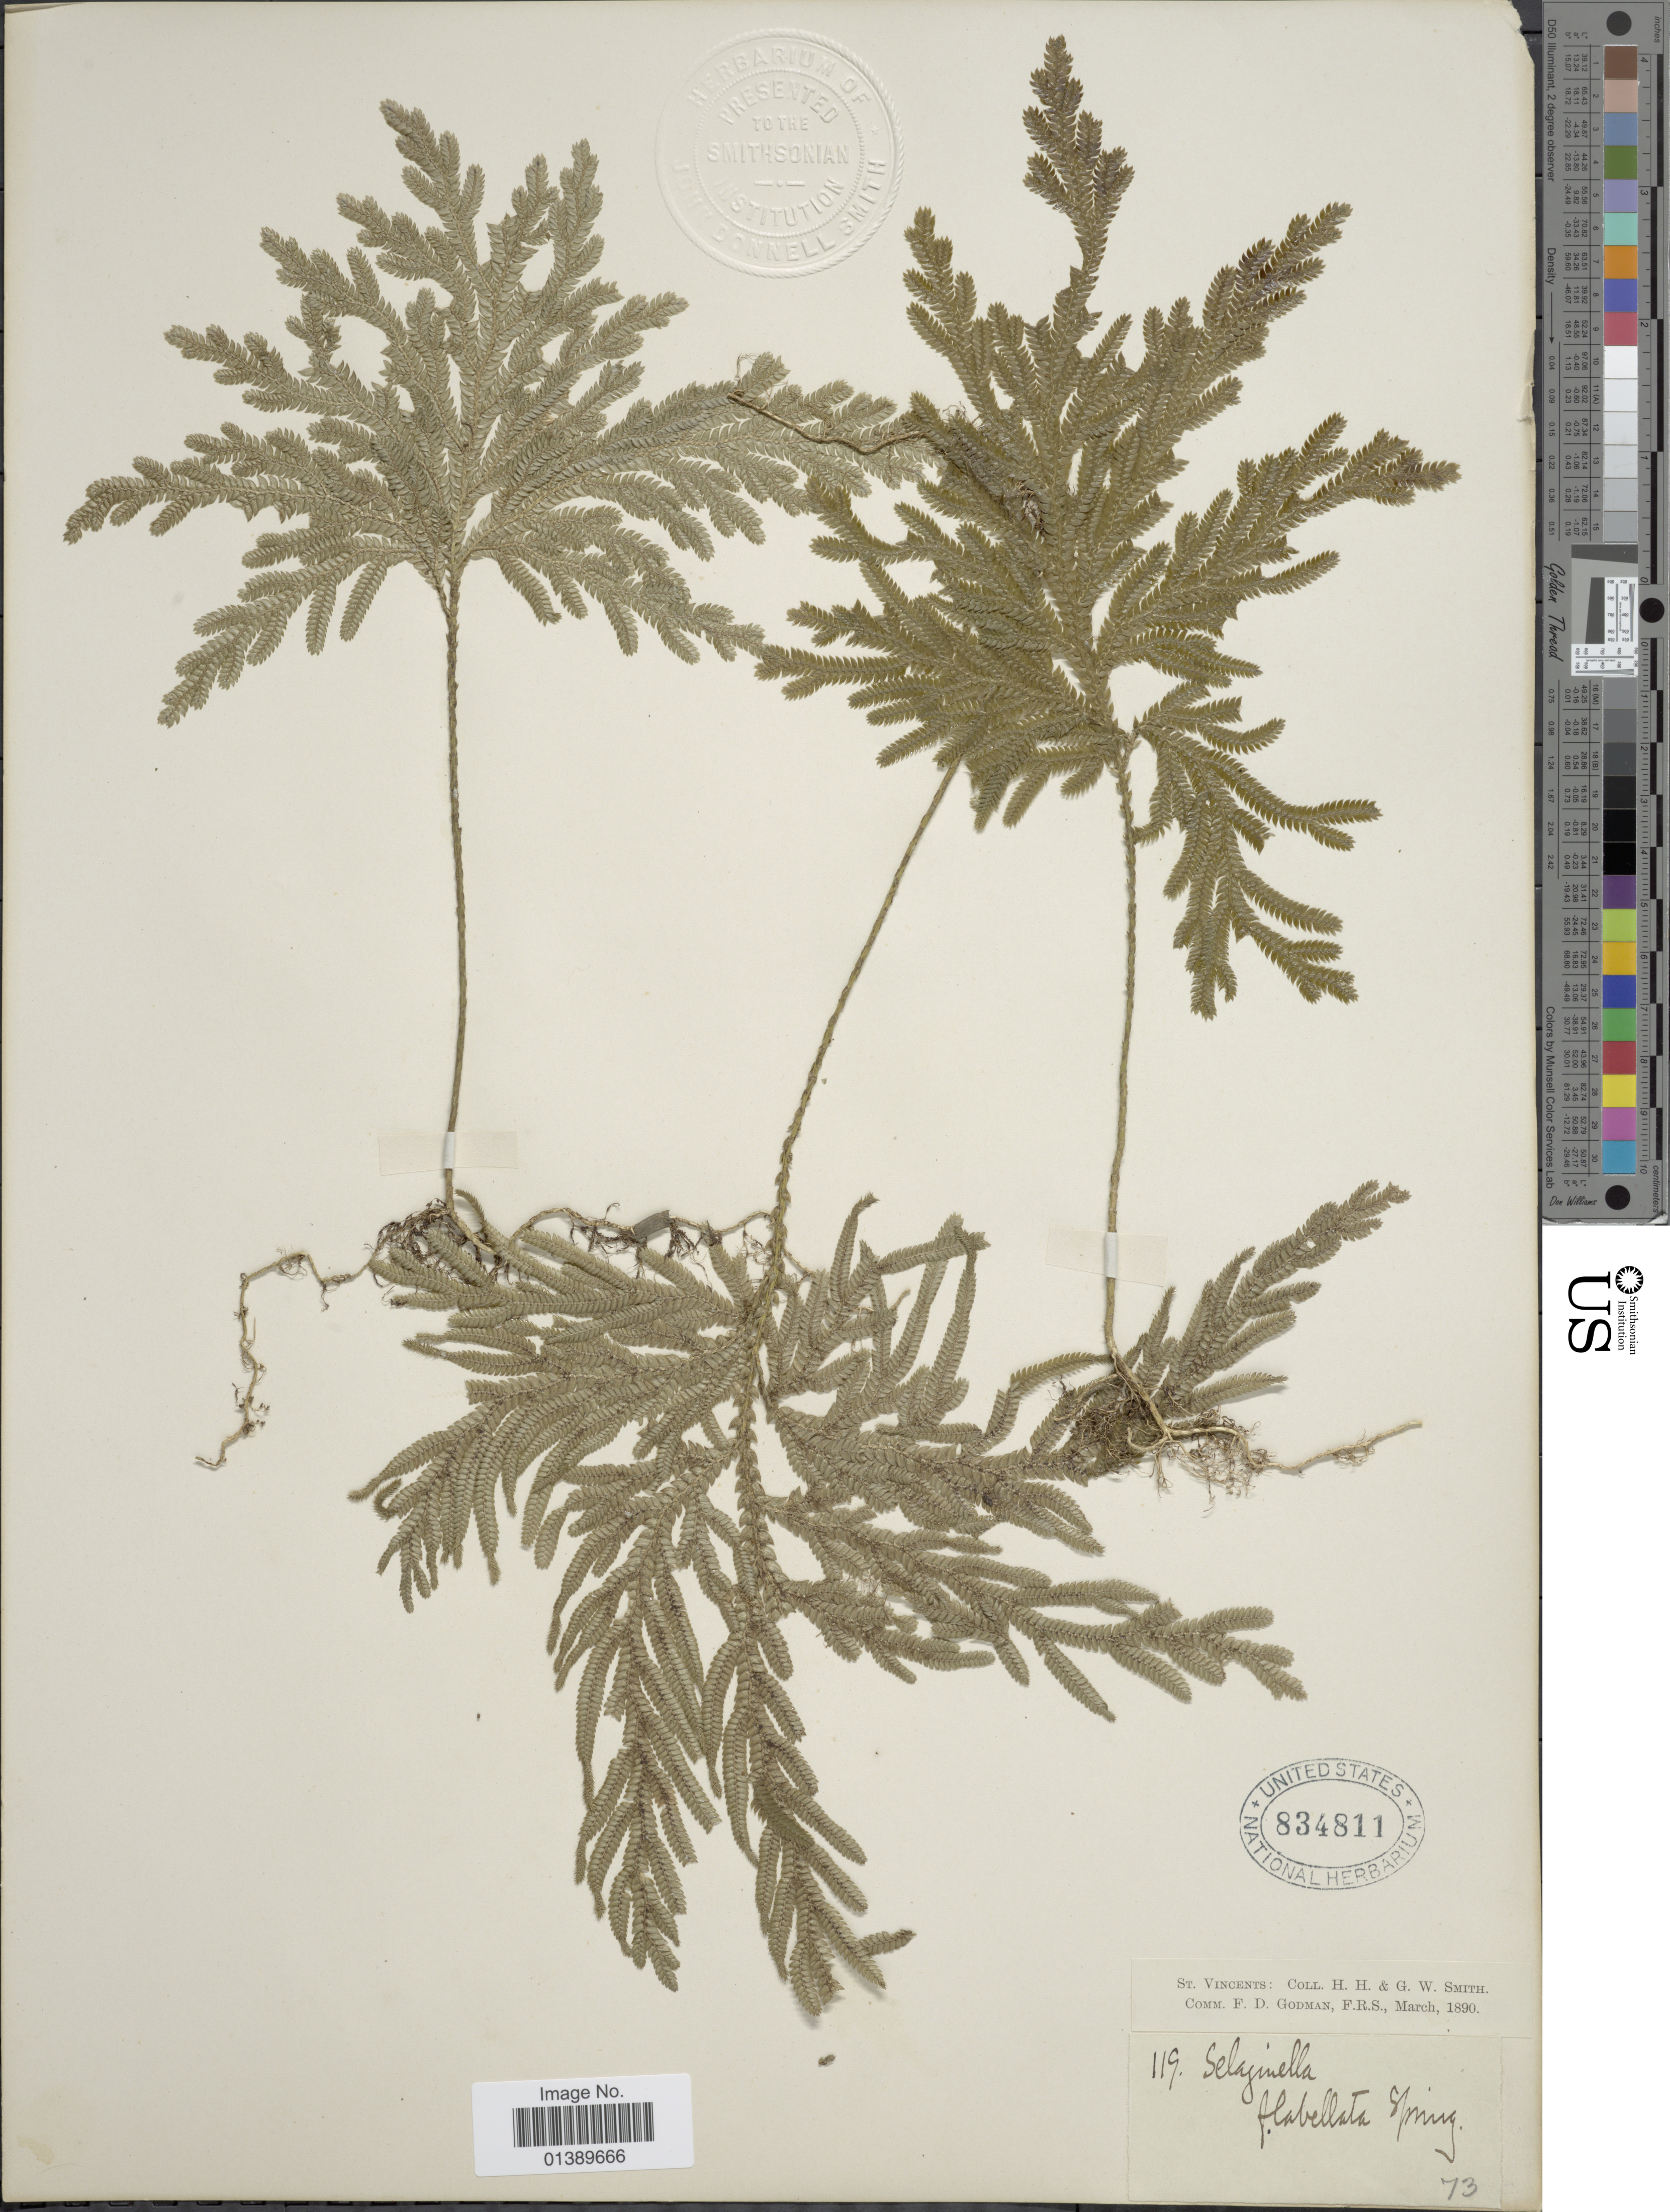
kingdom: Plantae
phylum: Tracheophyta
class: Lycopodiopsida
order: Selaginellales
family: Selaginellaceae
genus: Selaginella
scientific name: Selaginella flabellata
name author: L.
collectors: H. H. Smith & G. Smith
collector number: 119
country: St. Vincent - Grenadines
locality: St Vincents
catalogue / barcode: US 834811